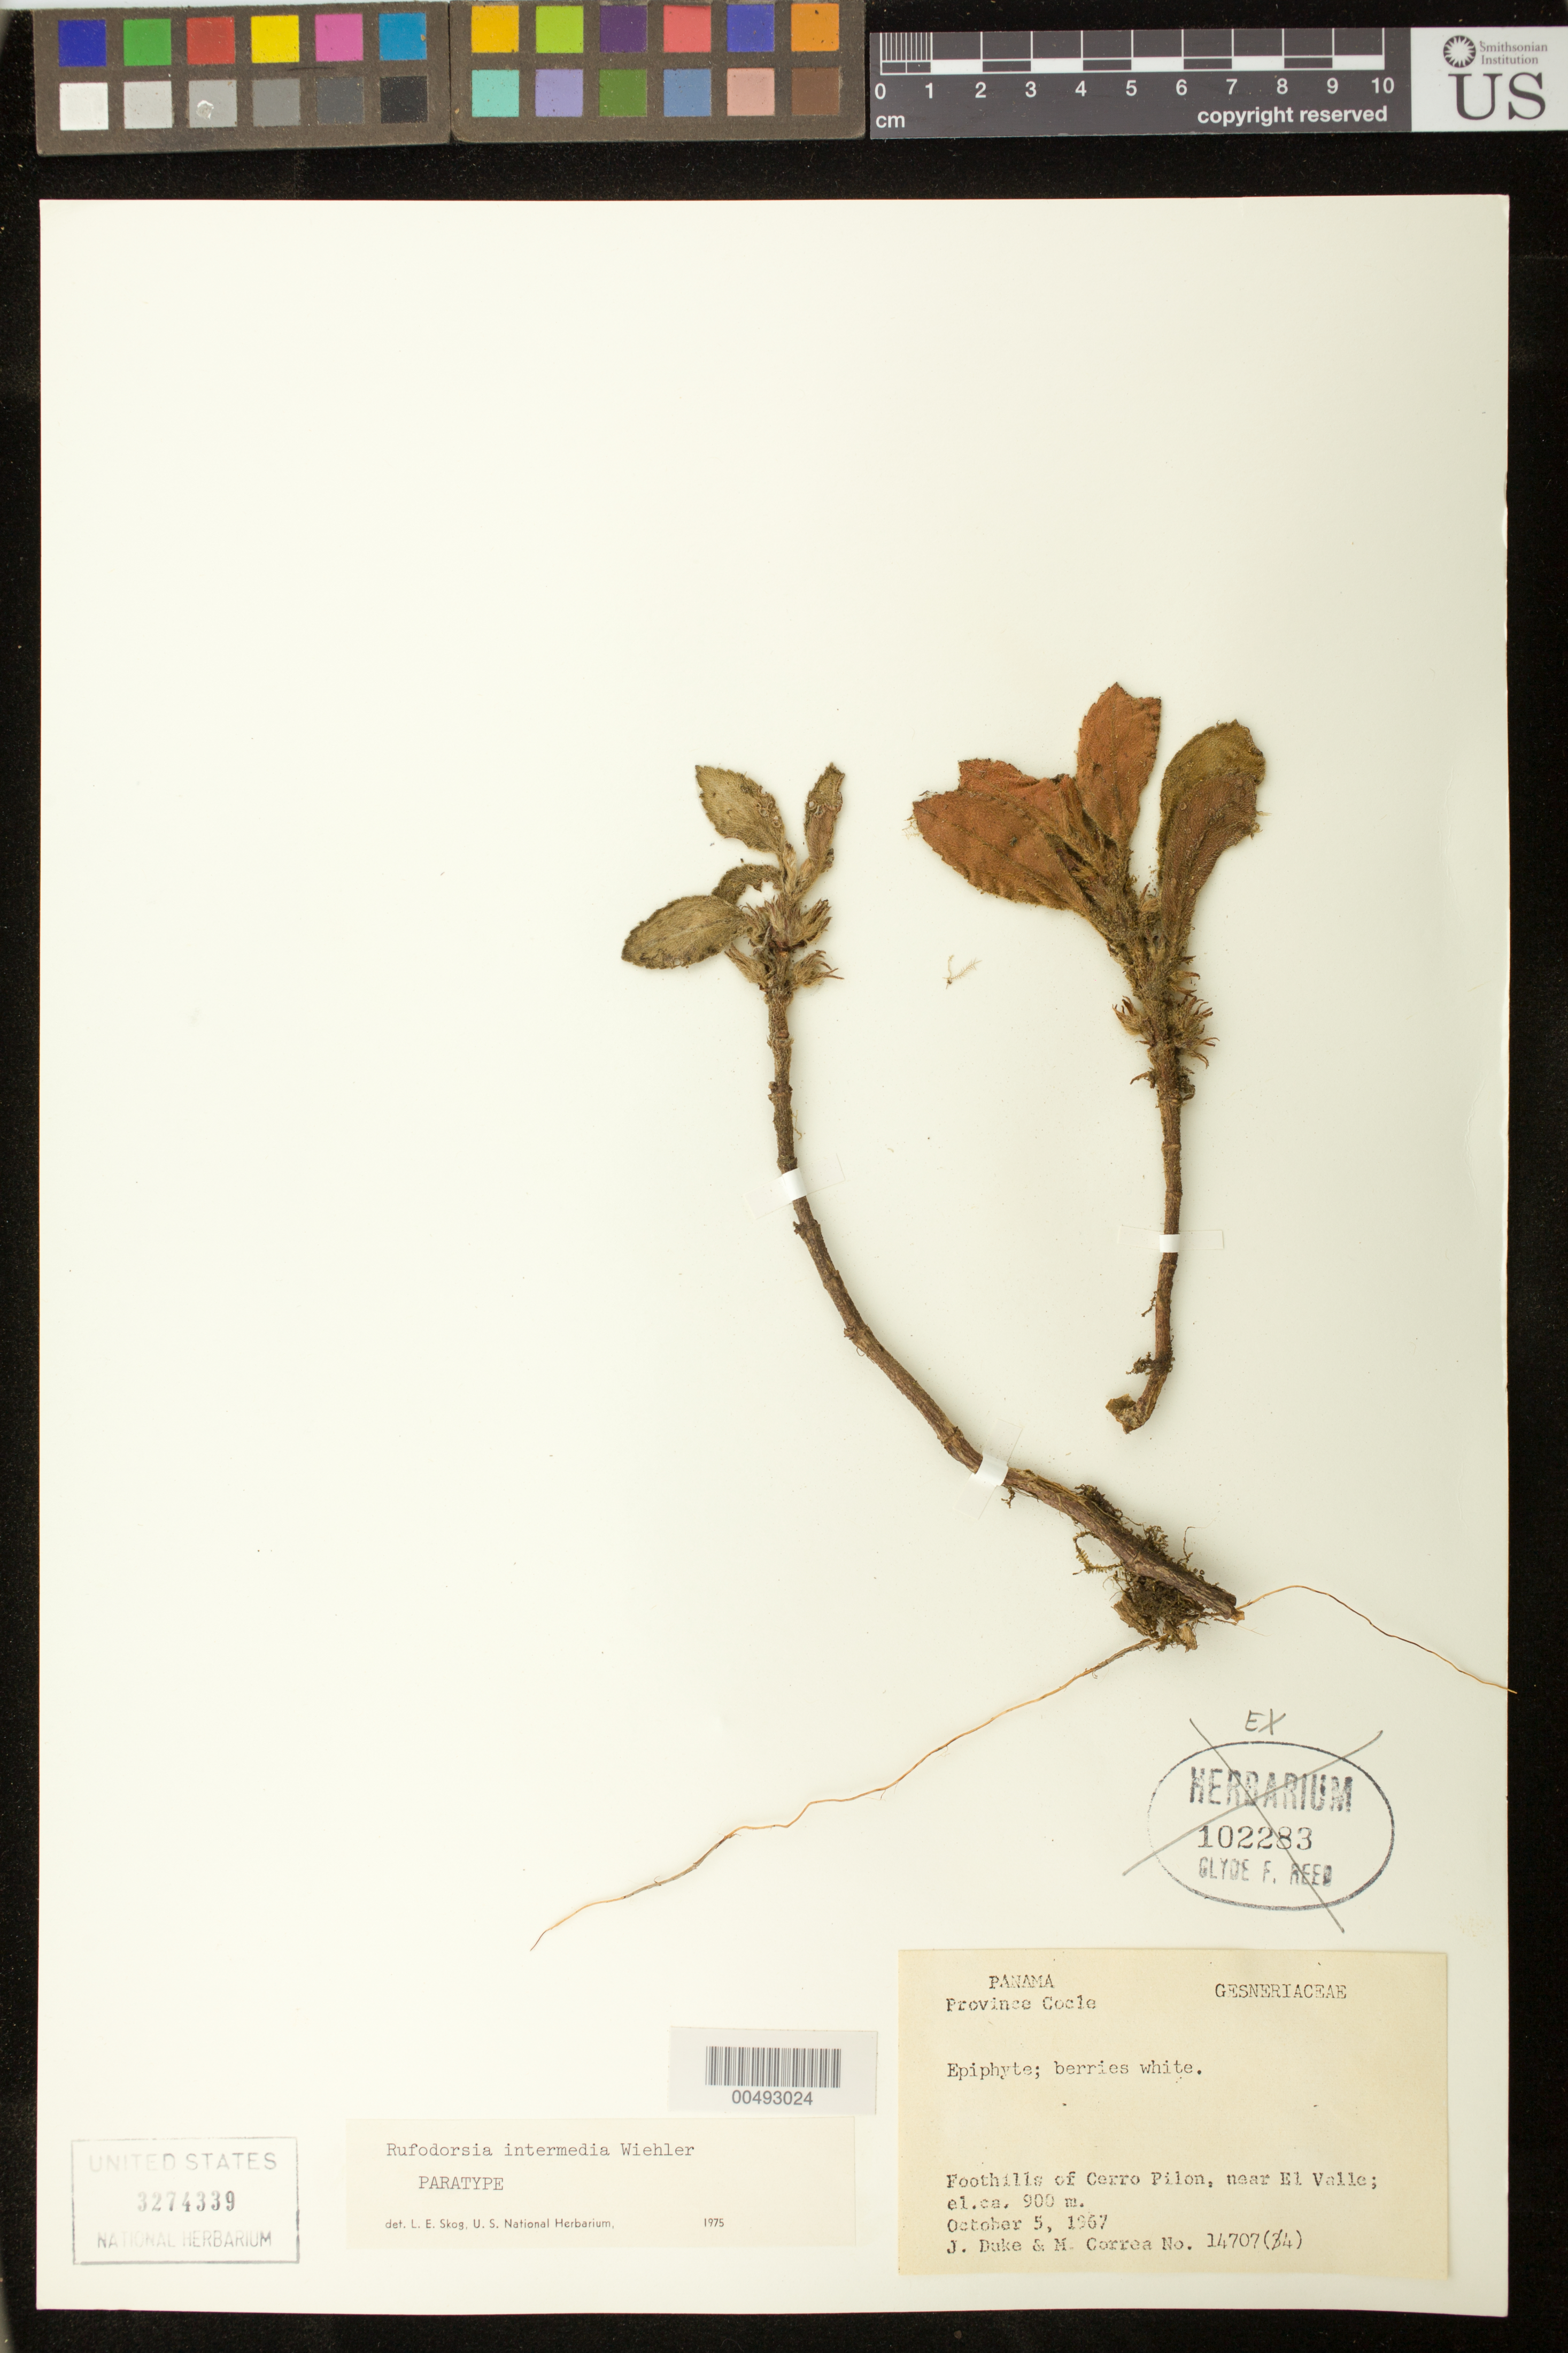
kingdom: Plantae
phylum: Tracheophyta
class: Magnoliopsida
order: Lamiales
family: Gesneriaceae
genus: Rufodorsia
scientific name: Rufodorsia intermedia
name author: Wiehler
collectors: J. A. Duke & M. Correa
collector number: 14707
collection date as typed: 05 Oct 1967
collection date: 1967-10-05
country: Panama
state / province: Coclé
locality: Cerro Pilon, near El Valle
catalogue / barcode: US 3274339